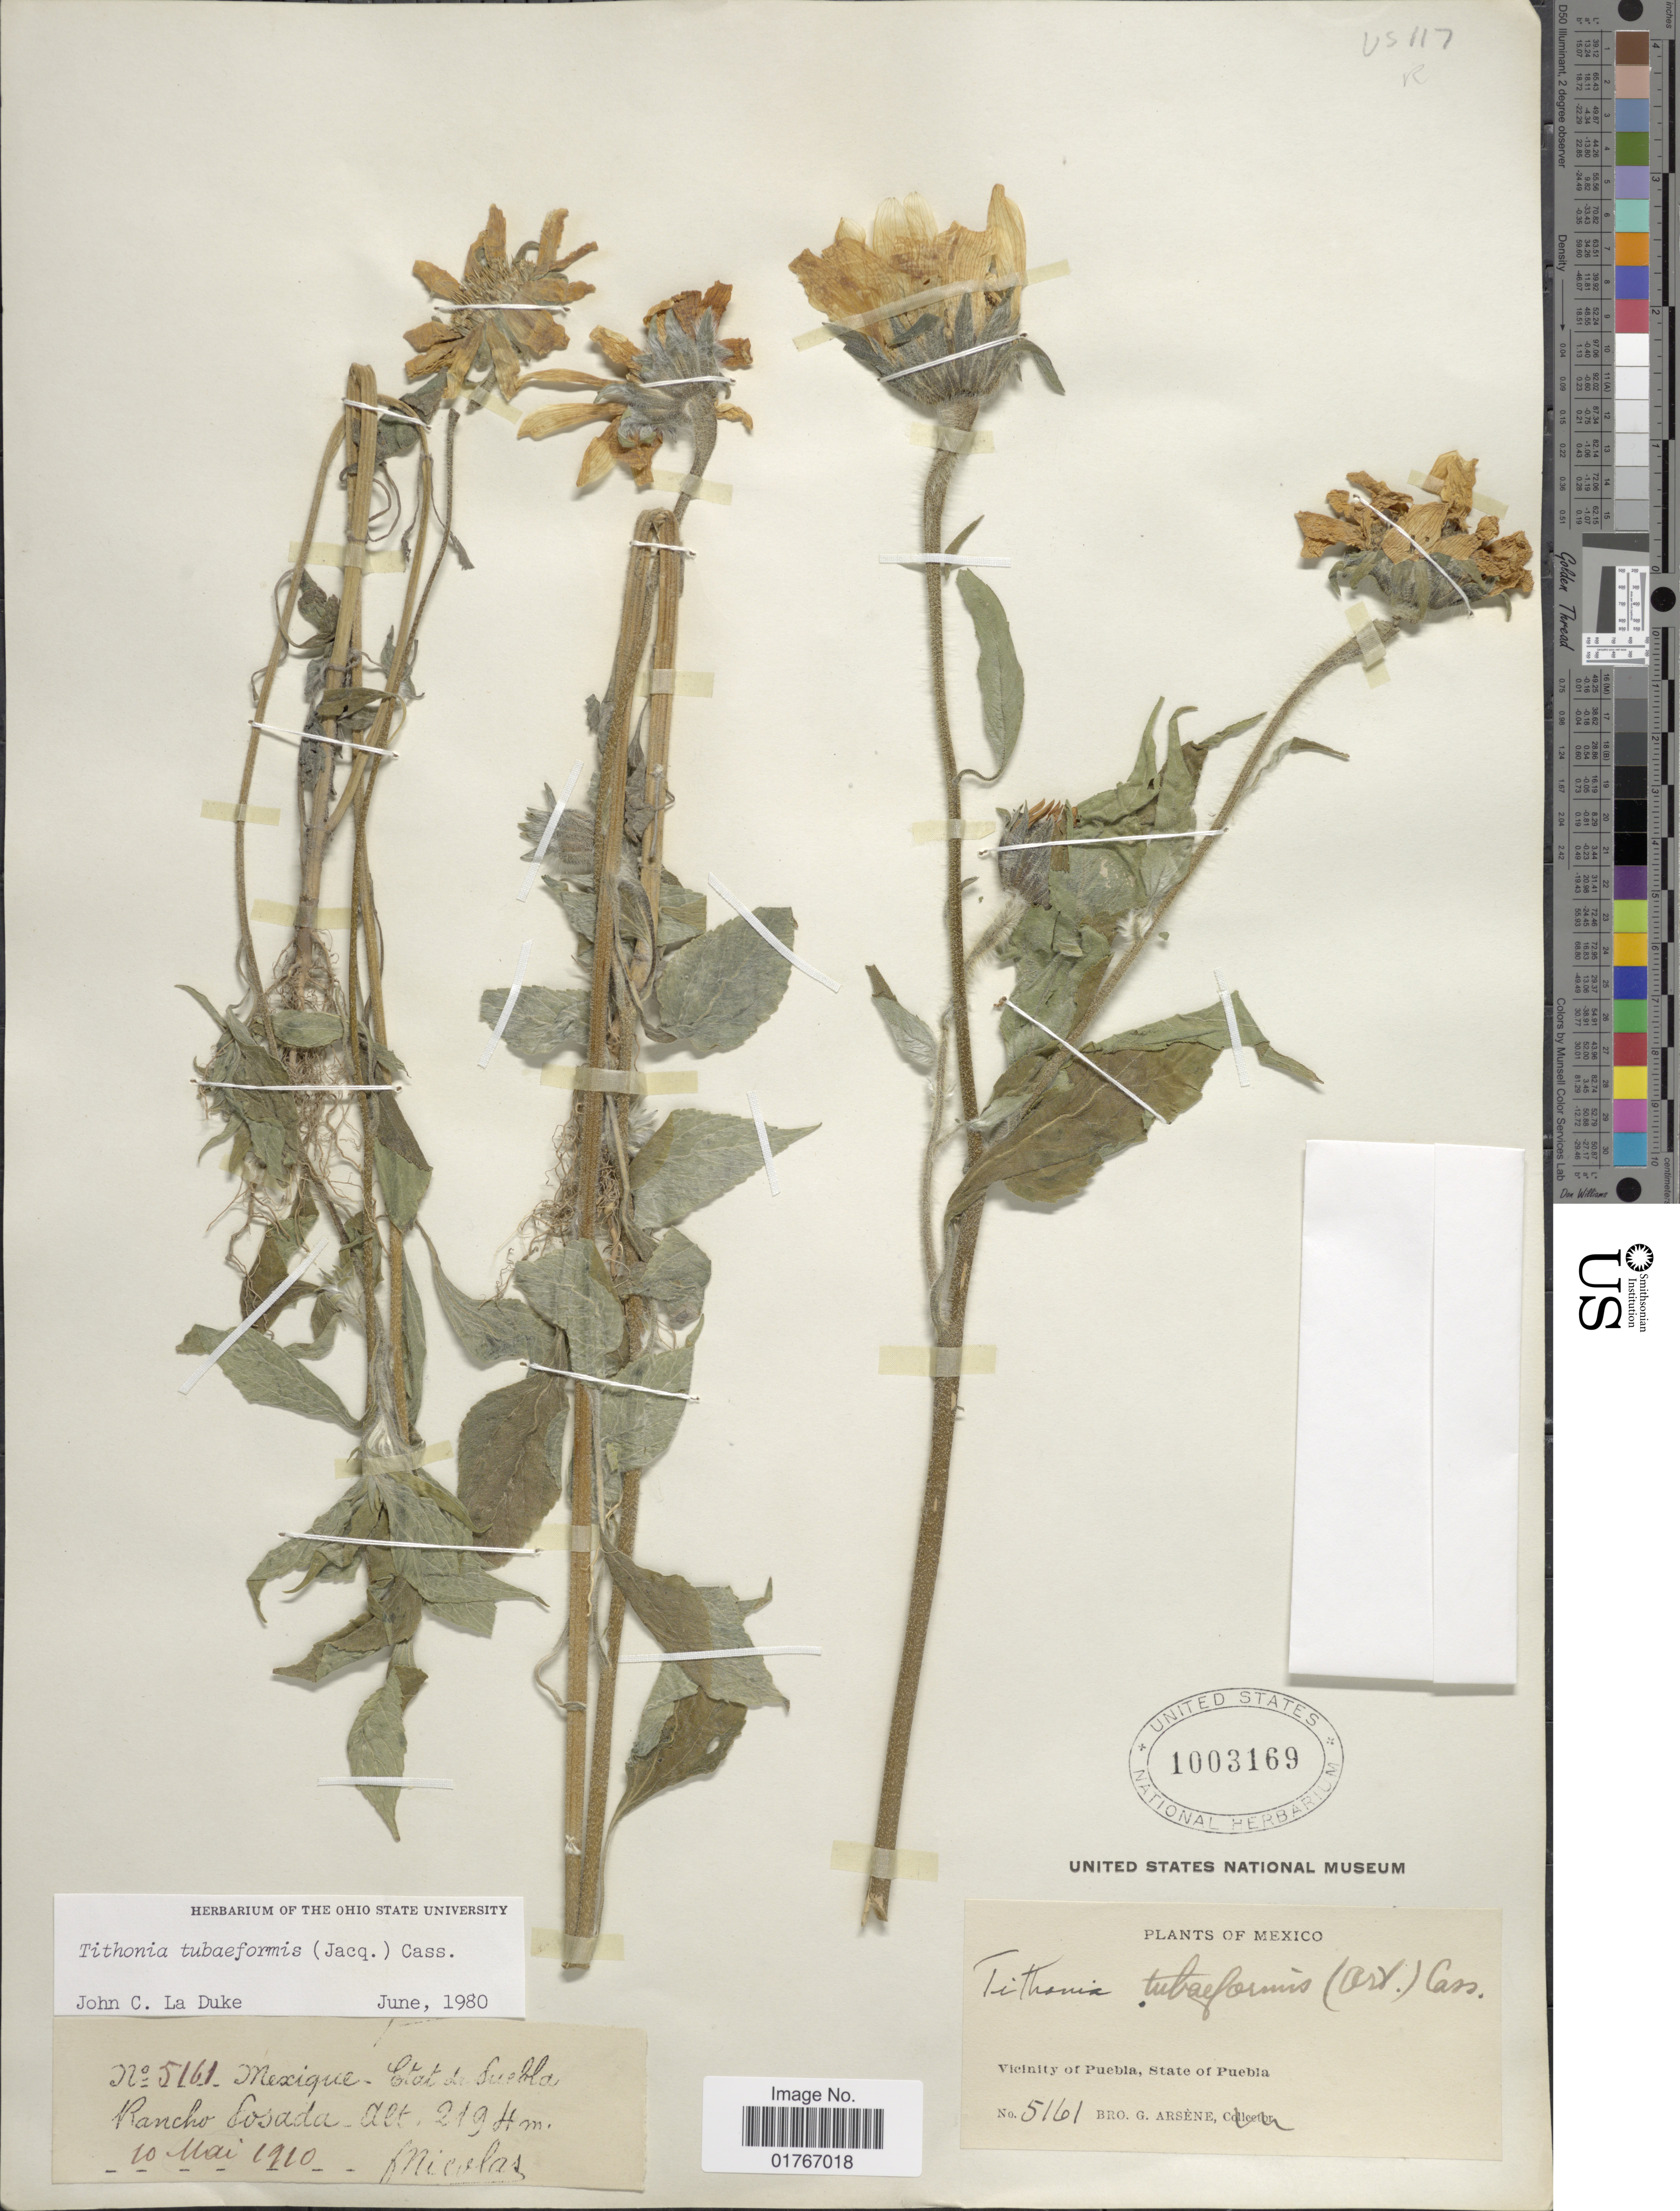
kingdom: Plantae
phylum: Tracheophyta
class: Magnoliopsida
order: Asterales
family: Asteraceae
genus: Tithonia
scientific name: Tithonia tubaeformis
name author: (Jacq.) Cass.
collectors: Bro. G. Arsène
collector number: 5161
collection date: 1910-05-10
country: Mexico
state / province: Puebla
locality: Rancho Tosada, Vicinity of Puebla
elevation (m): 2194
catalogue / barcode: US 1003169